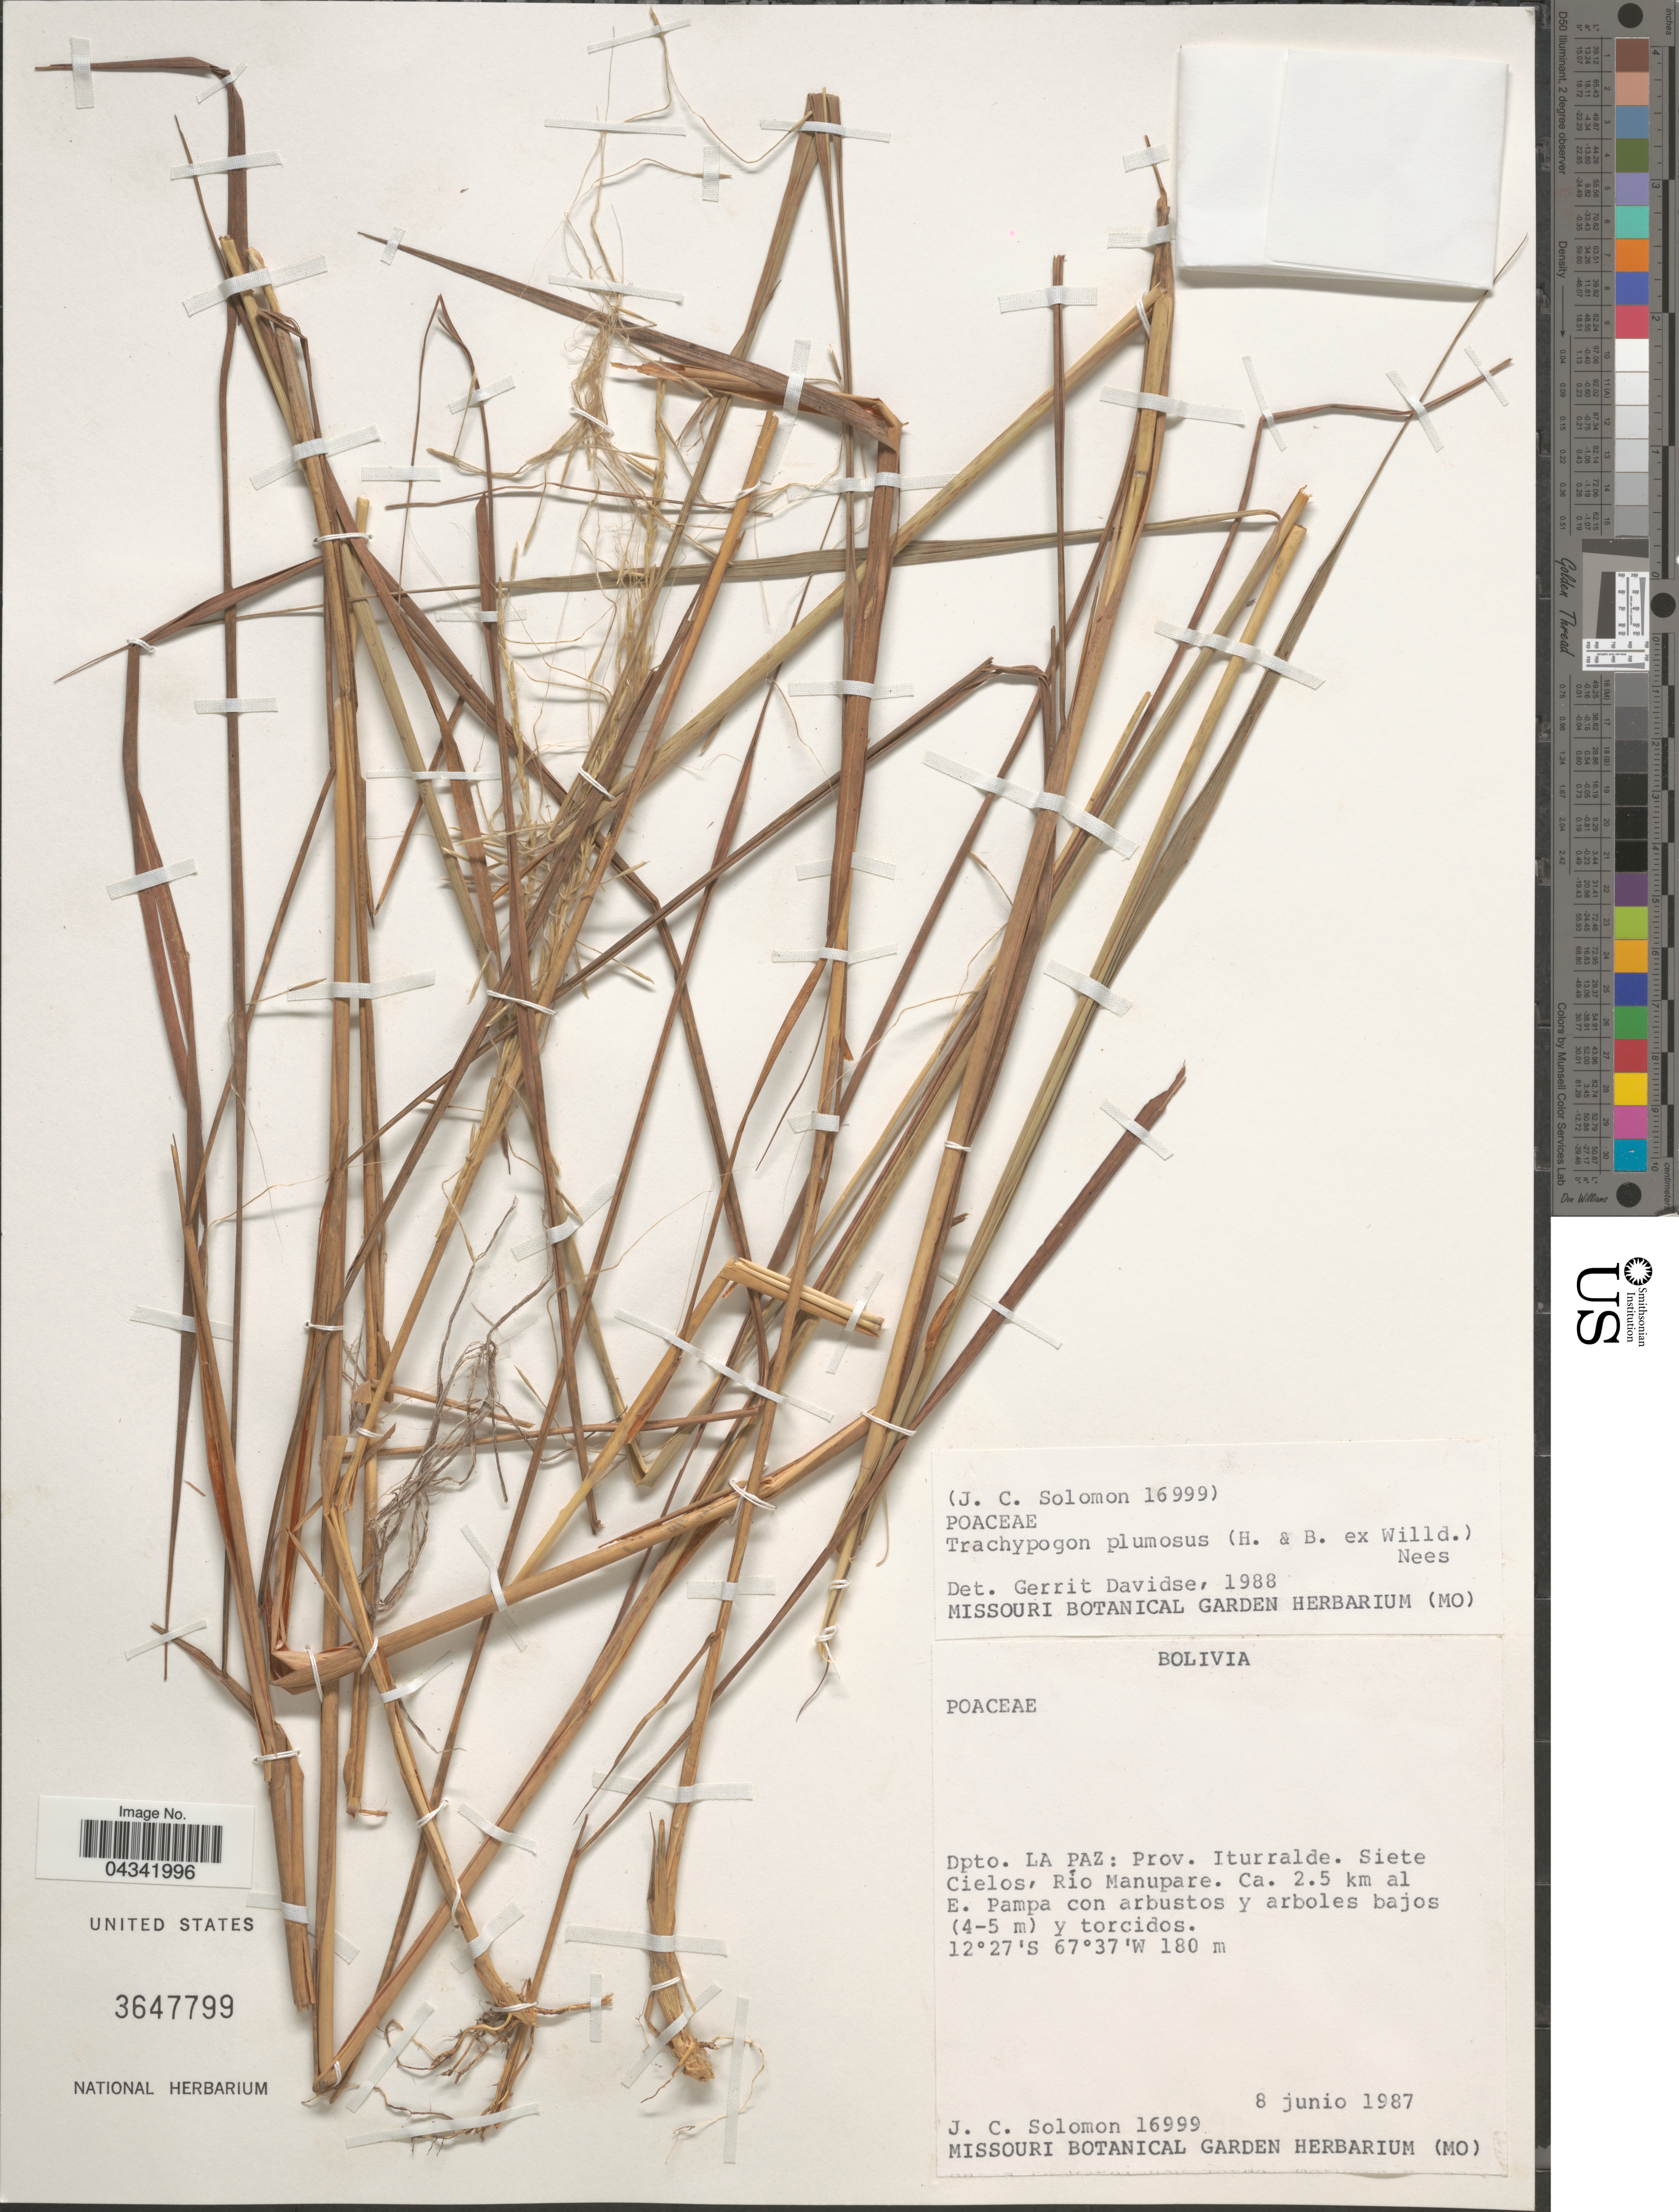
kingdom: Plantae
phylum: Tracheophyta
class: Liliopsida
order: Poales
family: Poaceae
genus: Trachypogon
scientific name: Trachypogon spicatus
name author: (L. f.) Kuntze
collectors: J. C. Solomon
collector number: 16999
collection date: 1987-06-08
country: Bolivia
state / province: La Paz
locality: Dpto. La Paz: Prov. Iturralde. Siete Cielos, Río Manupare. Ca. 2.5 km al E. Pampa con arbustos y arboles bajos.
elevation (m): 180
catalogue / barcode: US 3647799